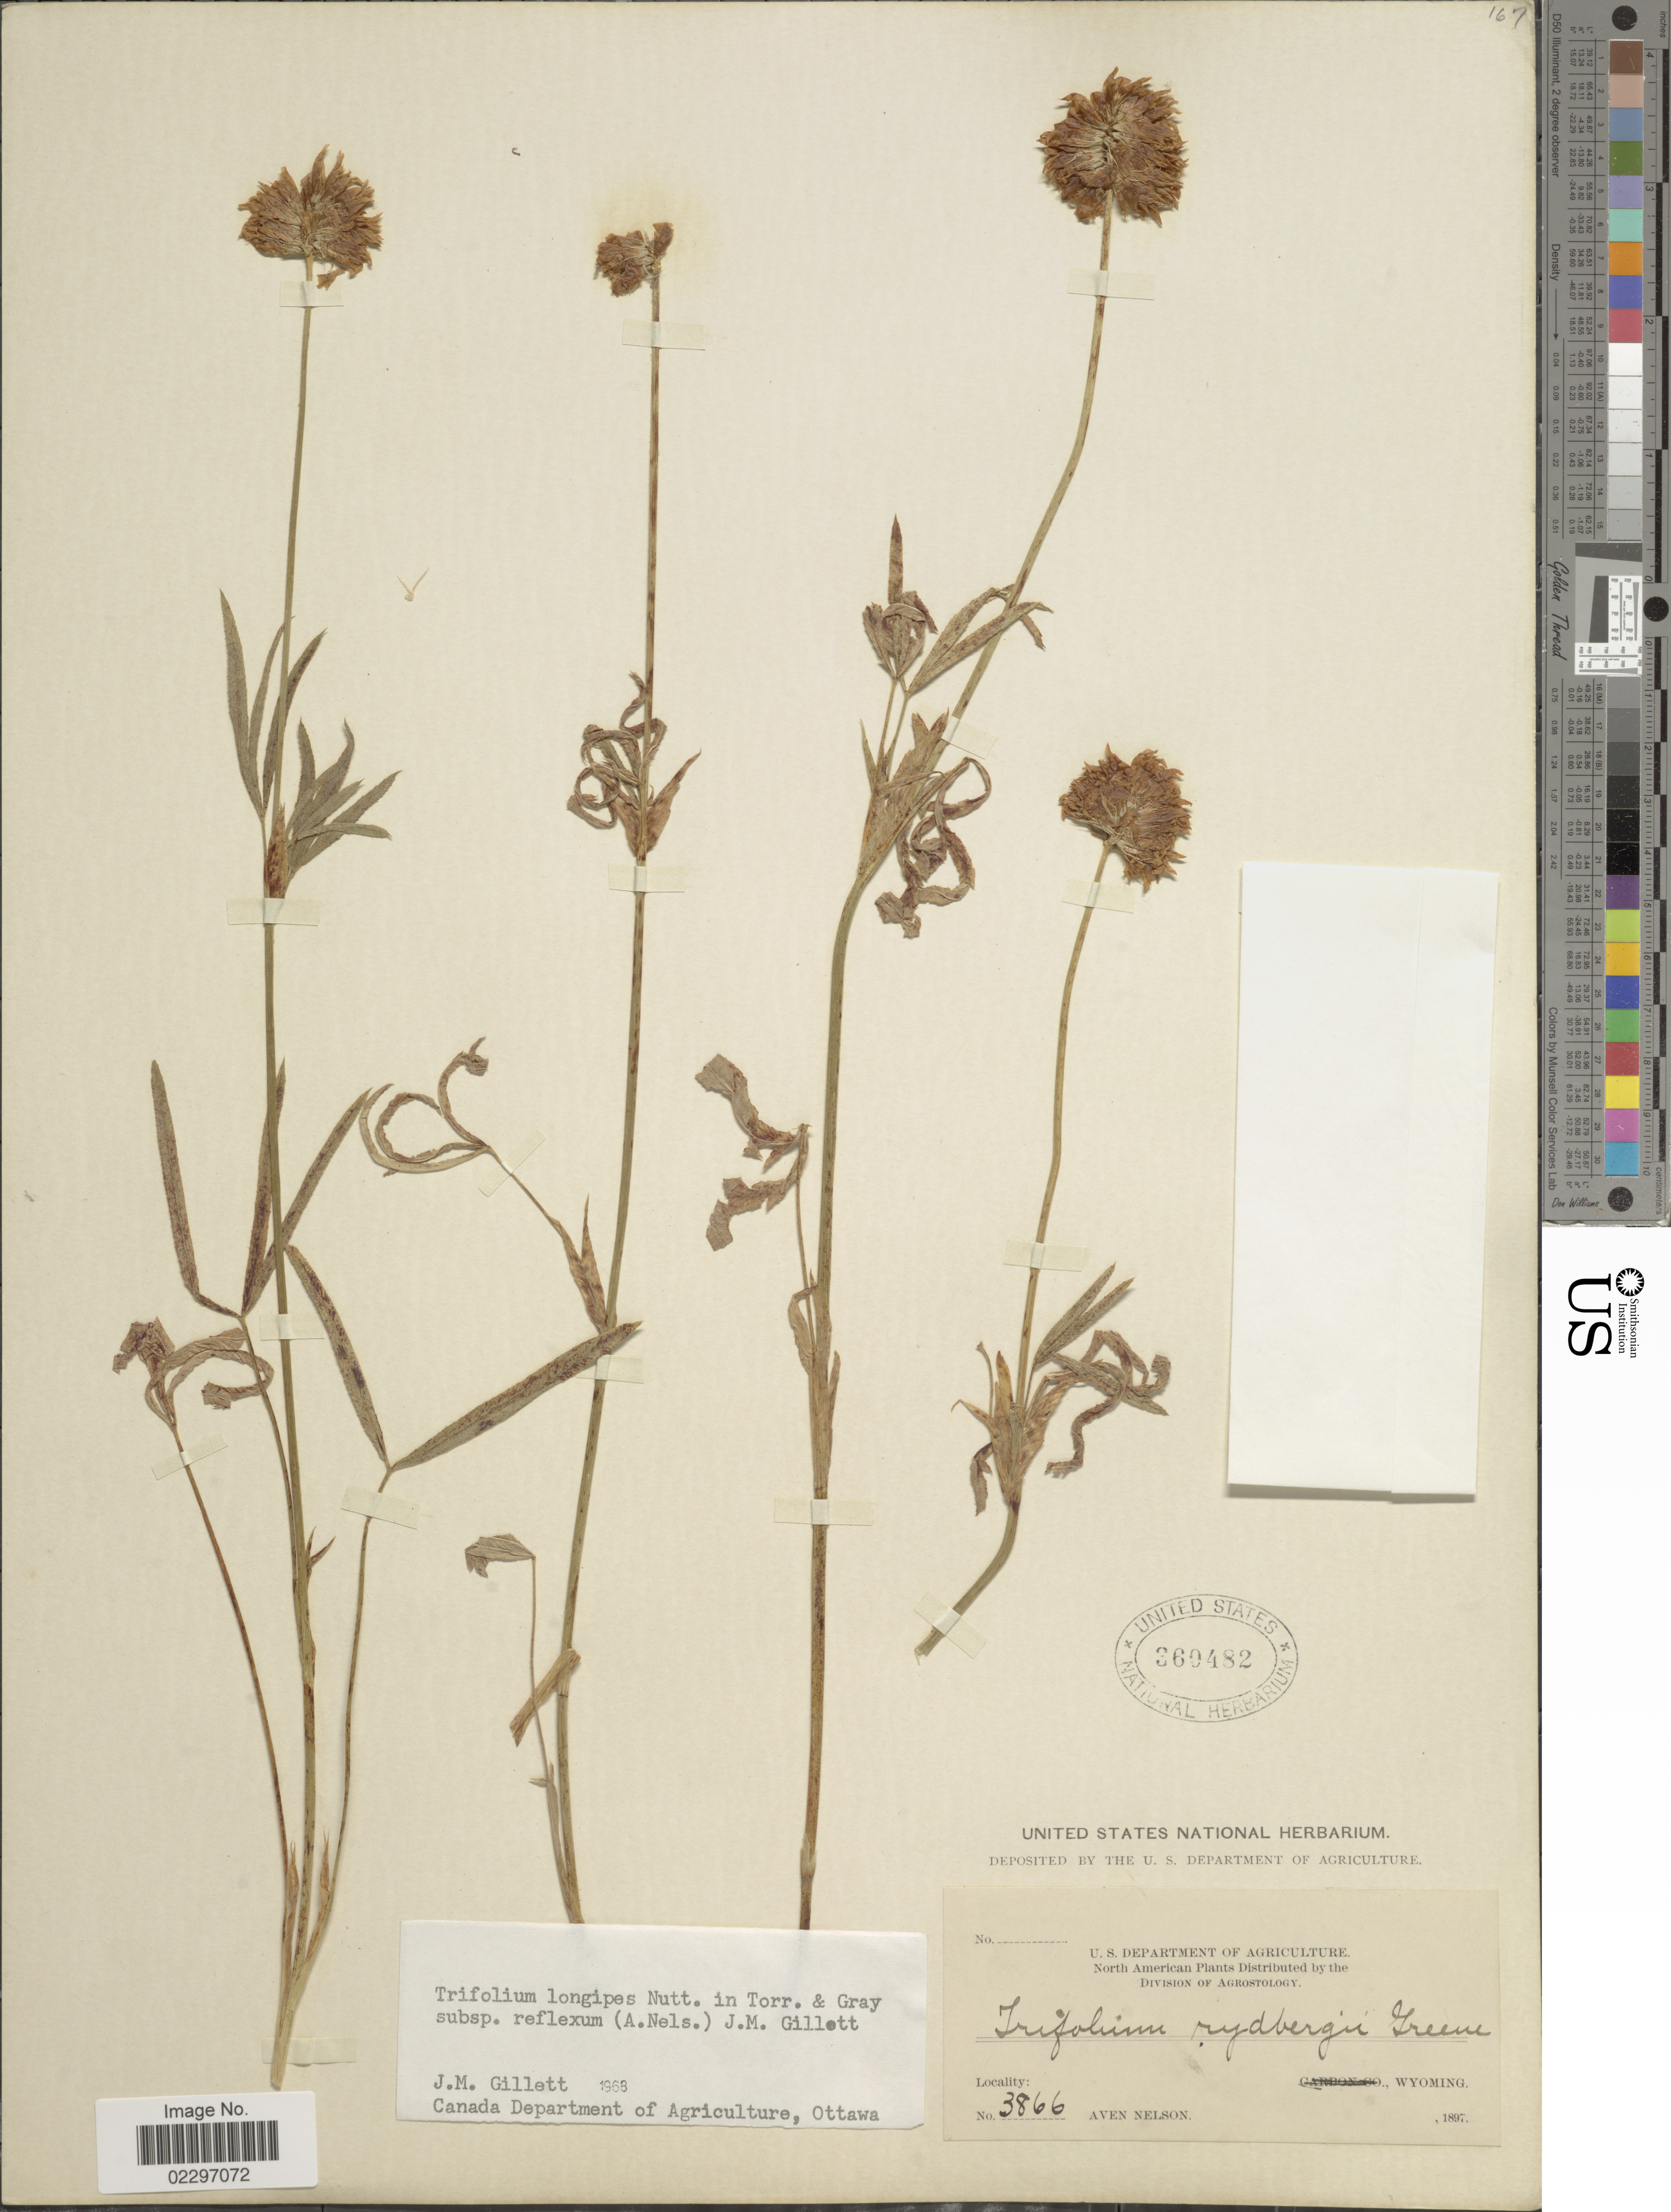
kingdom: Plantae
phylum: Tracheophyta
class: Magnoliopsida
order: Fabales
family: Fabaceae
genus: Trifolium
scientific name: Trifolium longipes subsp. reflexum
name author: (A. Nelson) J.M. Gillet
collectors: A. Nelson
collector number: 3866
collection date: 1897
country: United States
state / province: Wyoming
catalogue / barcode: US 360482